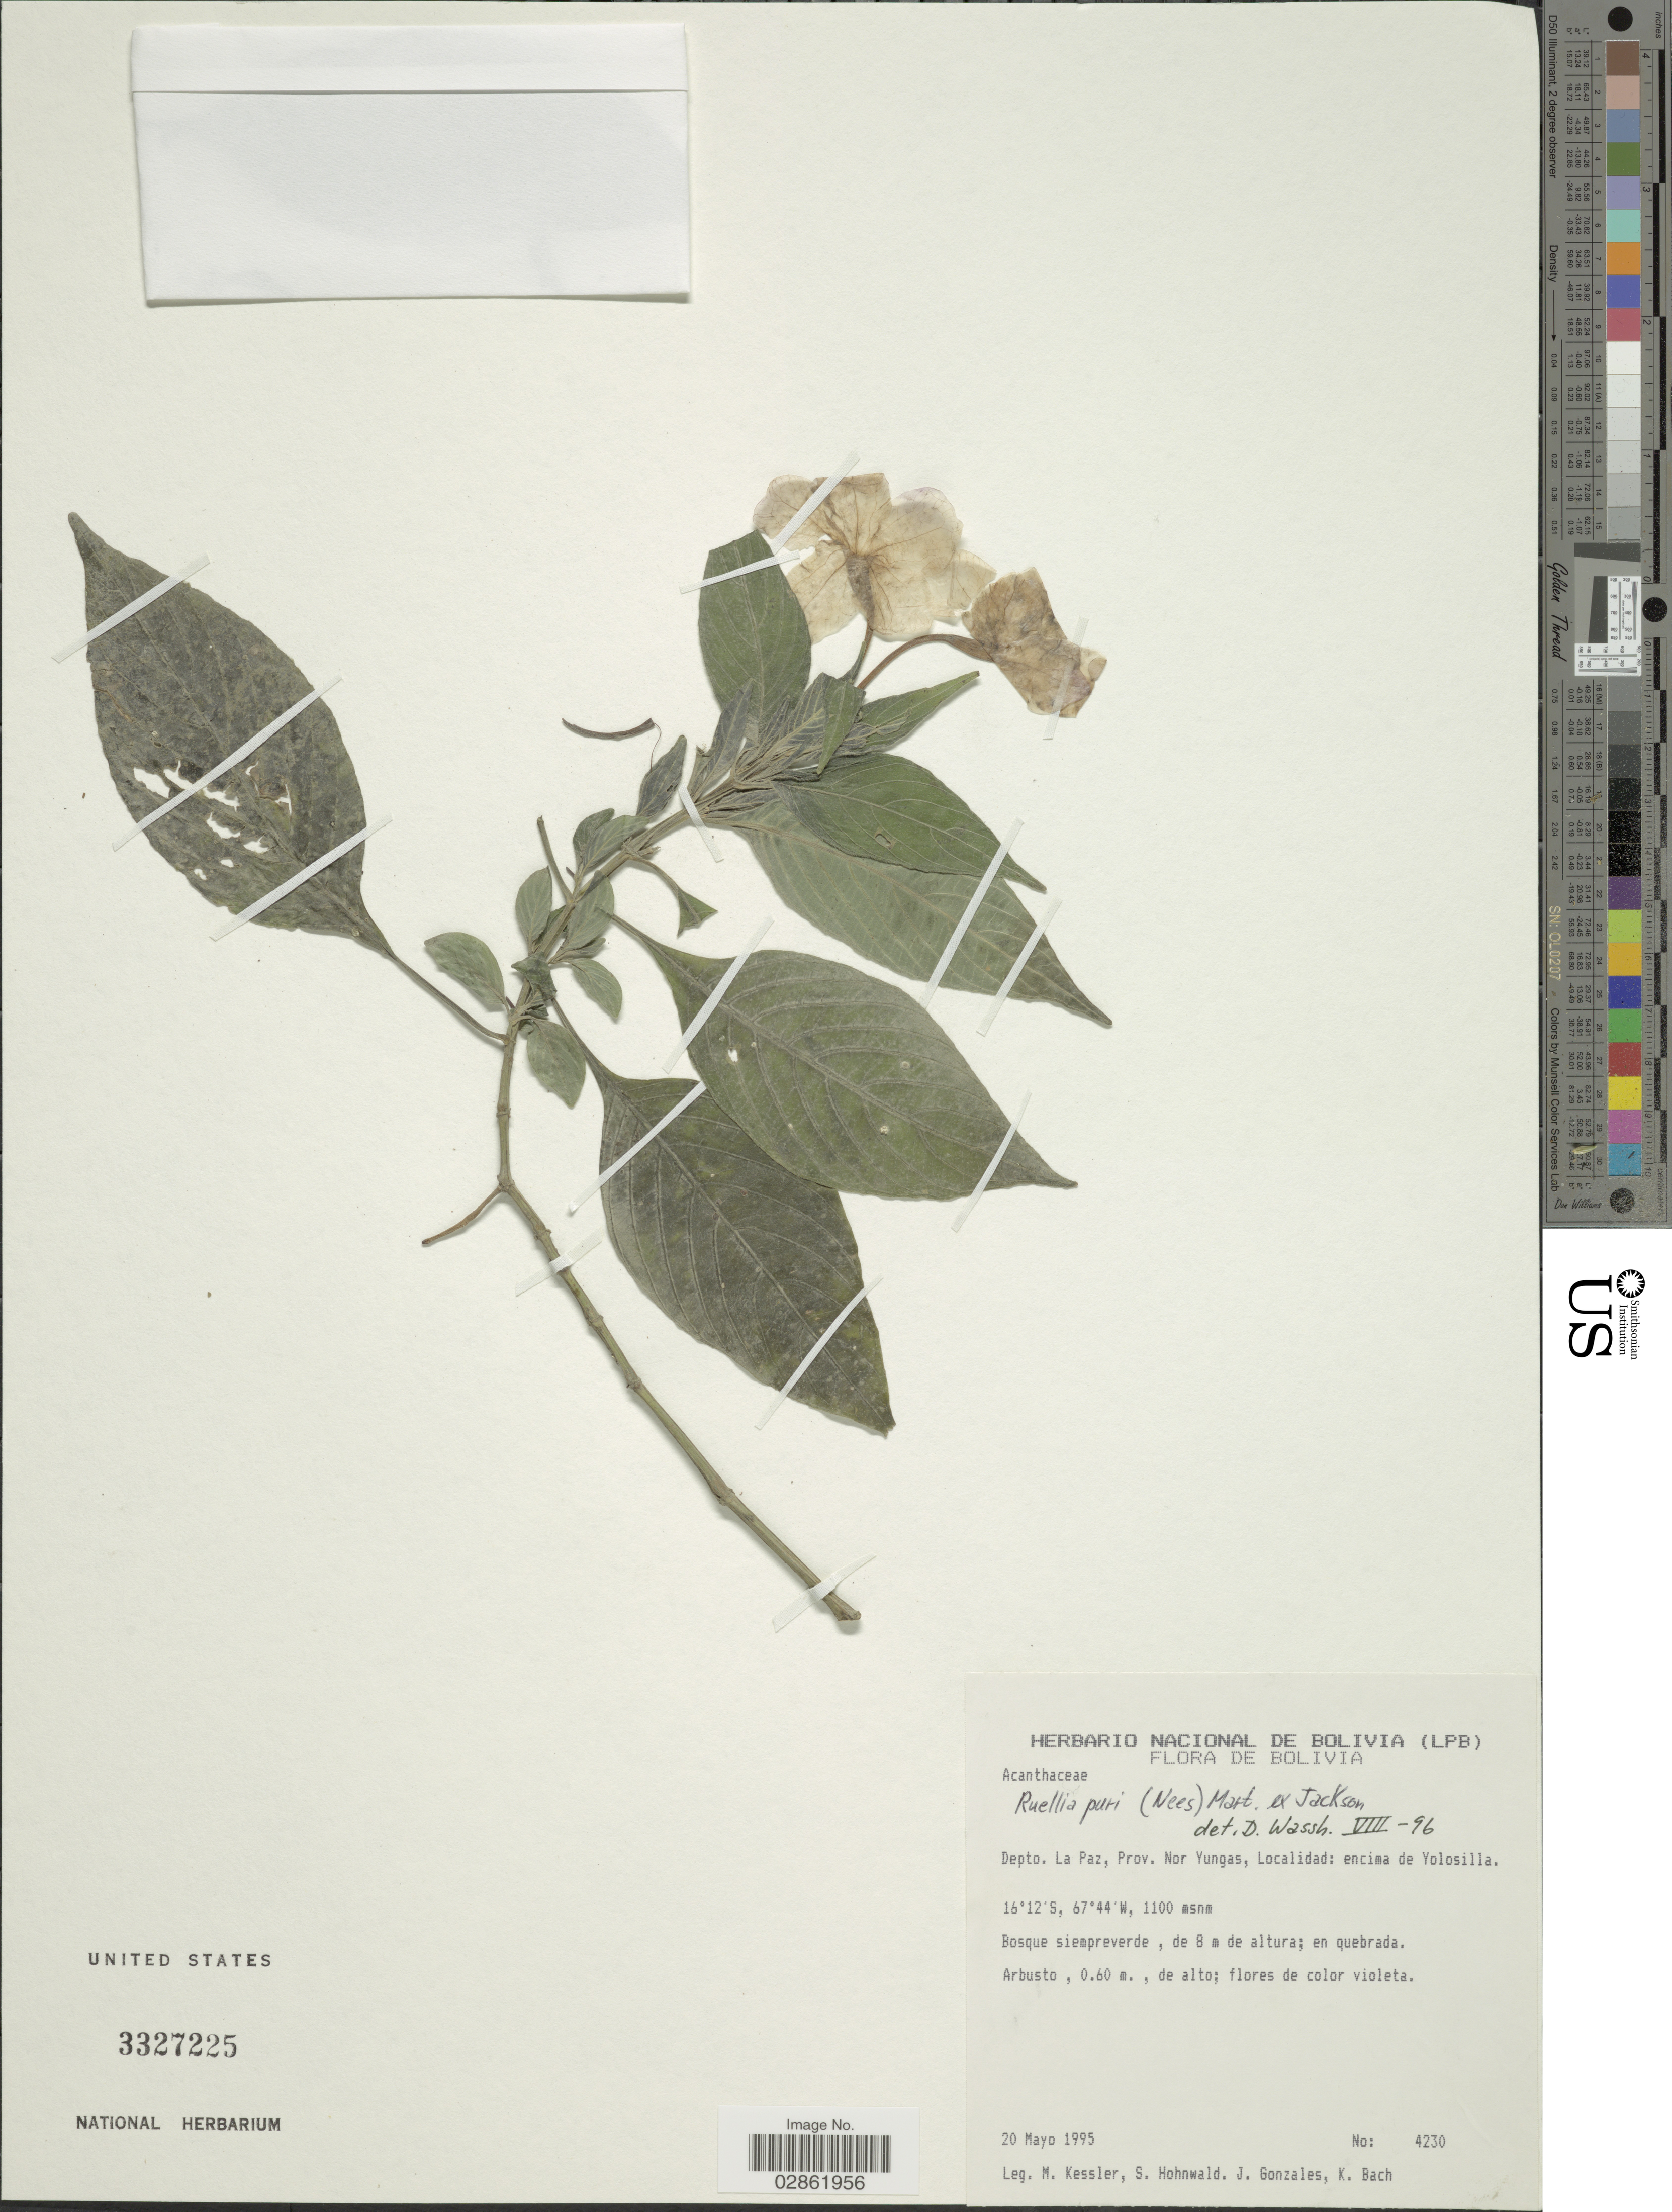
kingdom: Plantae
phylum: Tracheophyta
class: Magnoliopsida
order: Lamiales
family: Acanthaceae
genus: Ruellia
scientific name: Ruellia puri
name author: Mart. ex Nees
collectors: M. Kessler, S. Hohnwald, J. Gonzales & K. Bach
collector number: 4230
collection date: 1995-05-20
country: Bolivia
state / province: La Paz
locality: Depto. La Paz, Prov. Nor Yungas, encima de Yolosilla.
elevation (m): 1100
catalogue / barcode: US 3327225